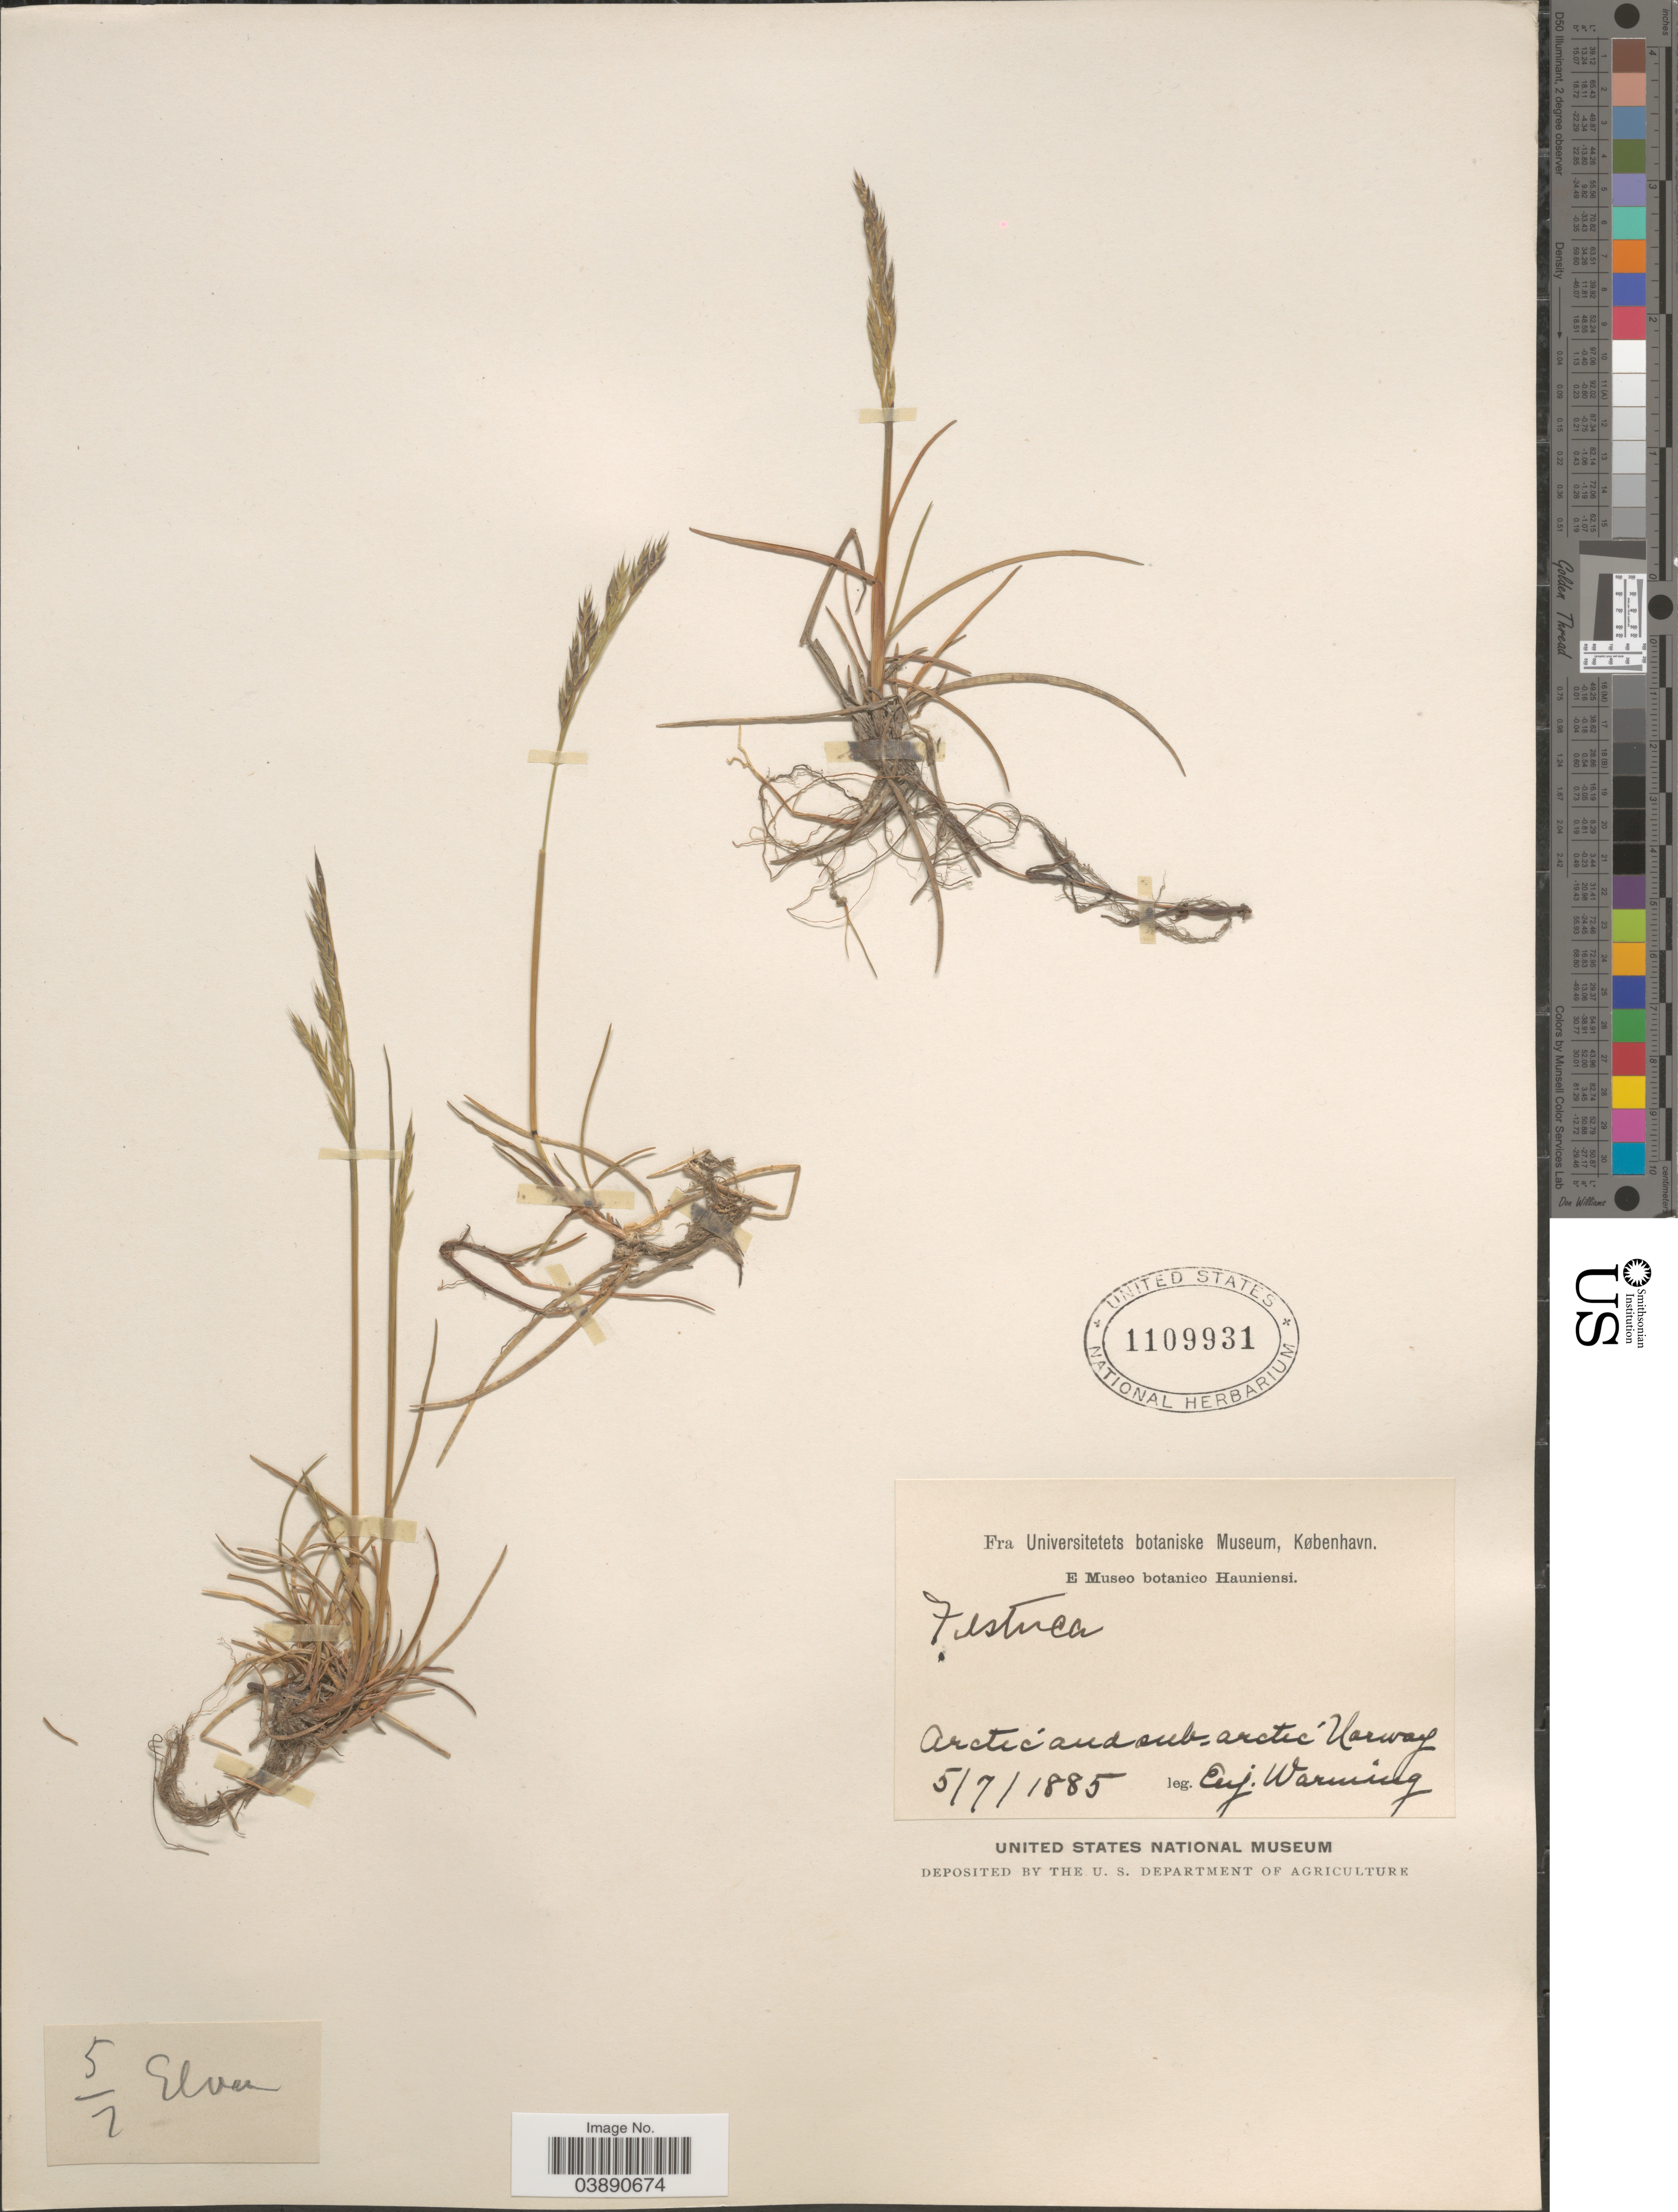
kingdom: Plantae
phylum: Tracheophyta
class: Liliopsida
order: Poales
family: Poaceae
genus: Festuca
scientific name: Festuca sp.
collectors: E. Warming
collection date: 1885-07-05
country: Norway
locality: Arctic and sub arctic Norway.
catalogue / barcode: US 1109931